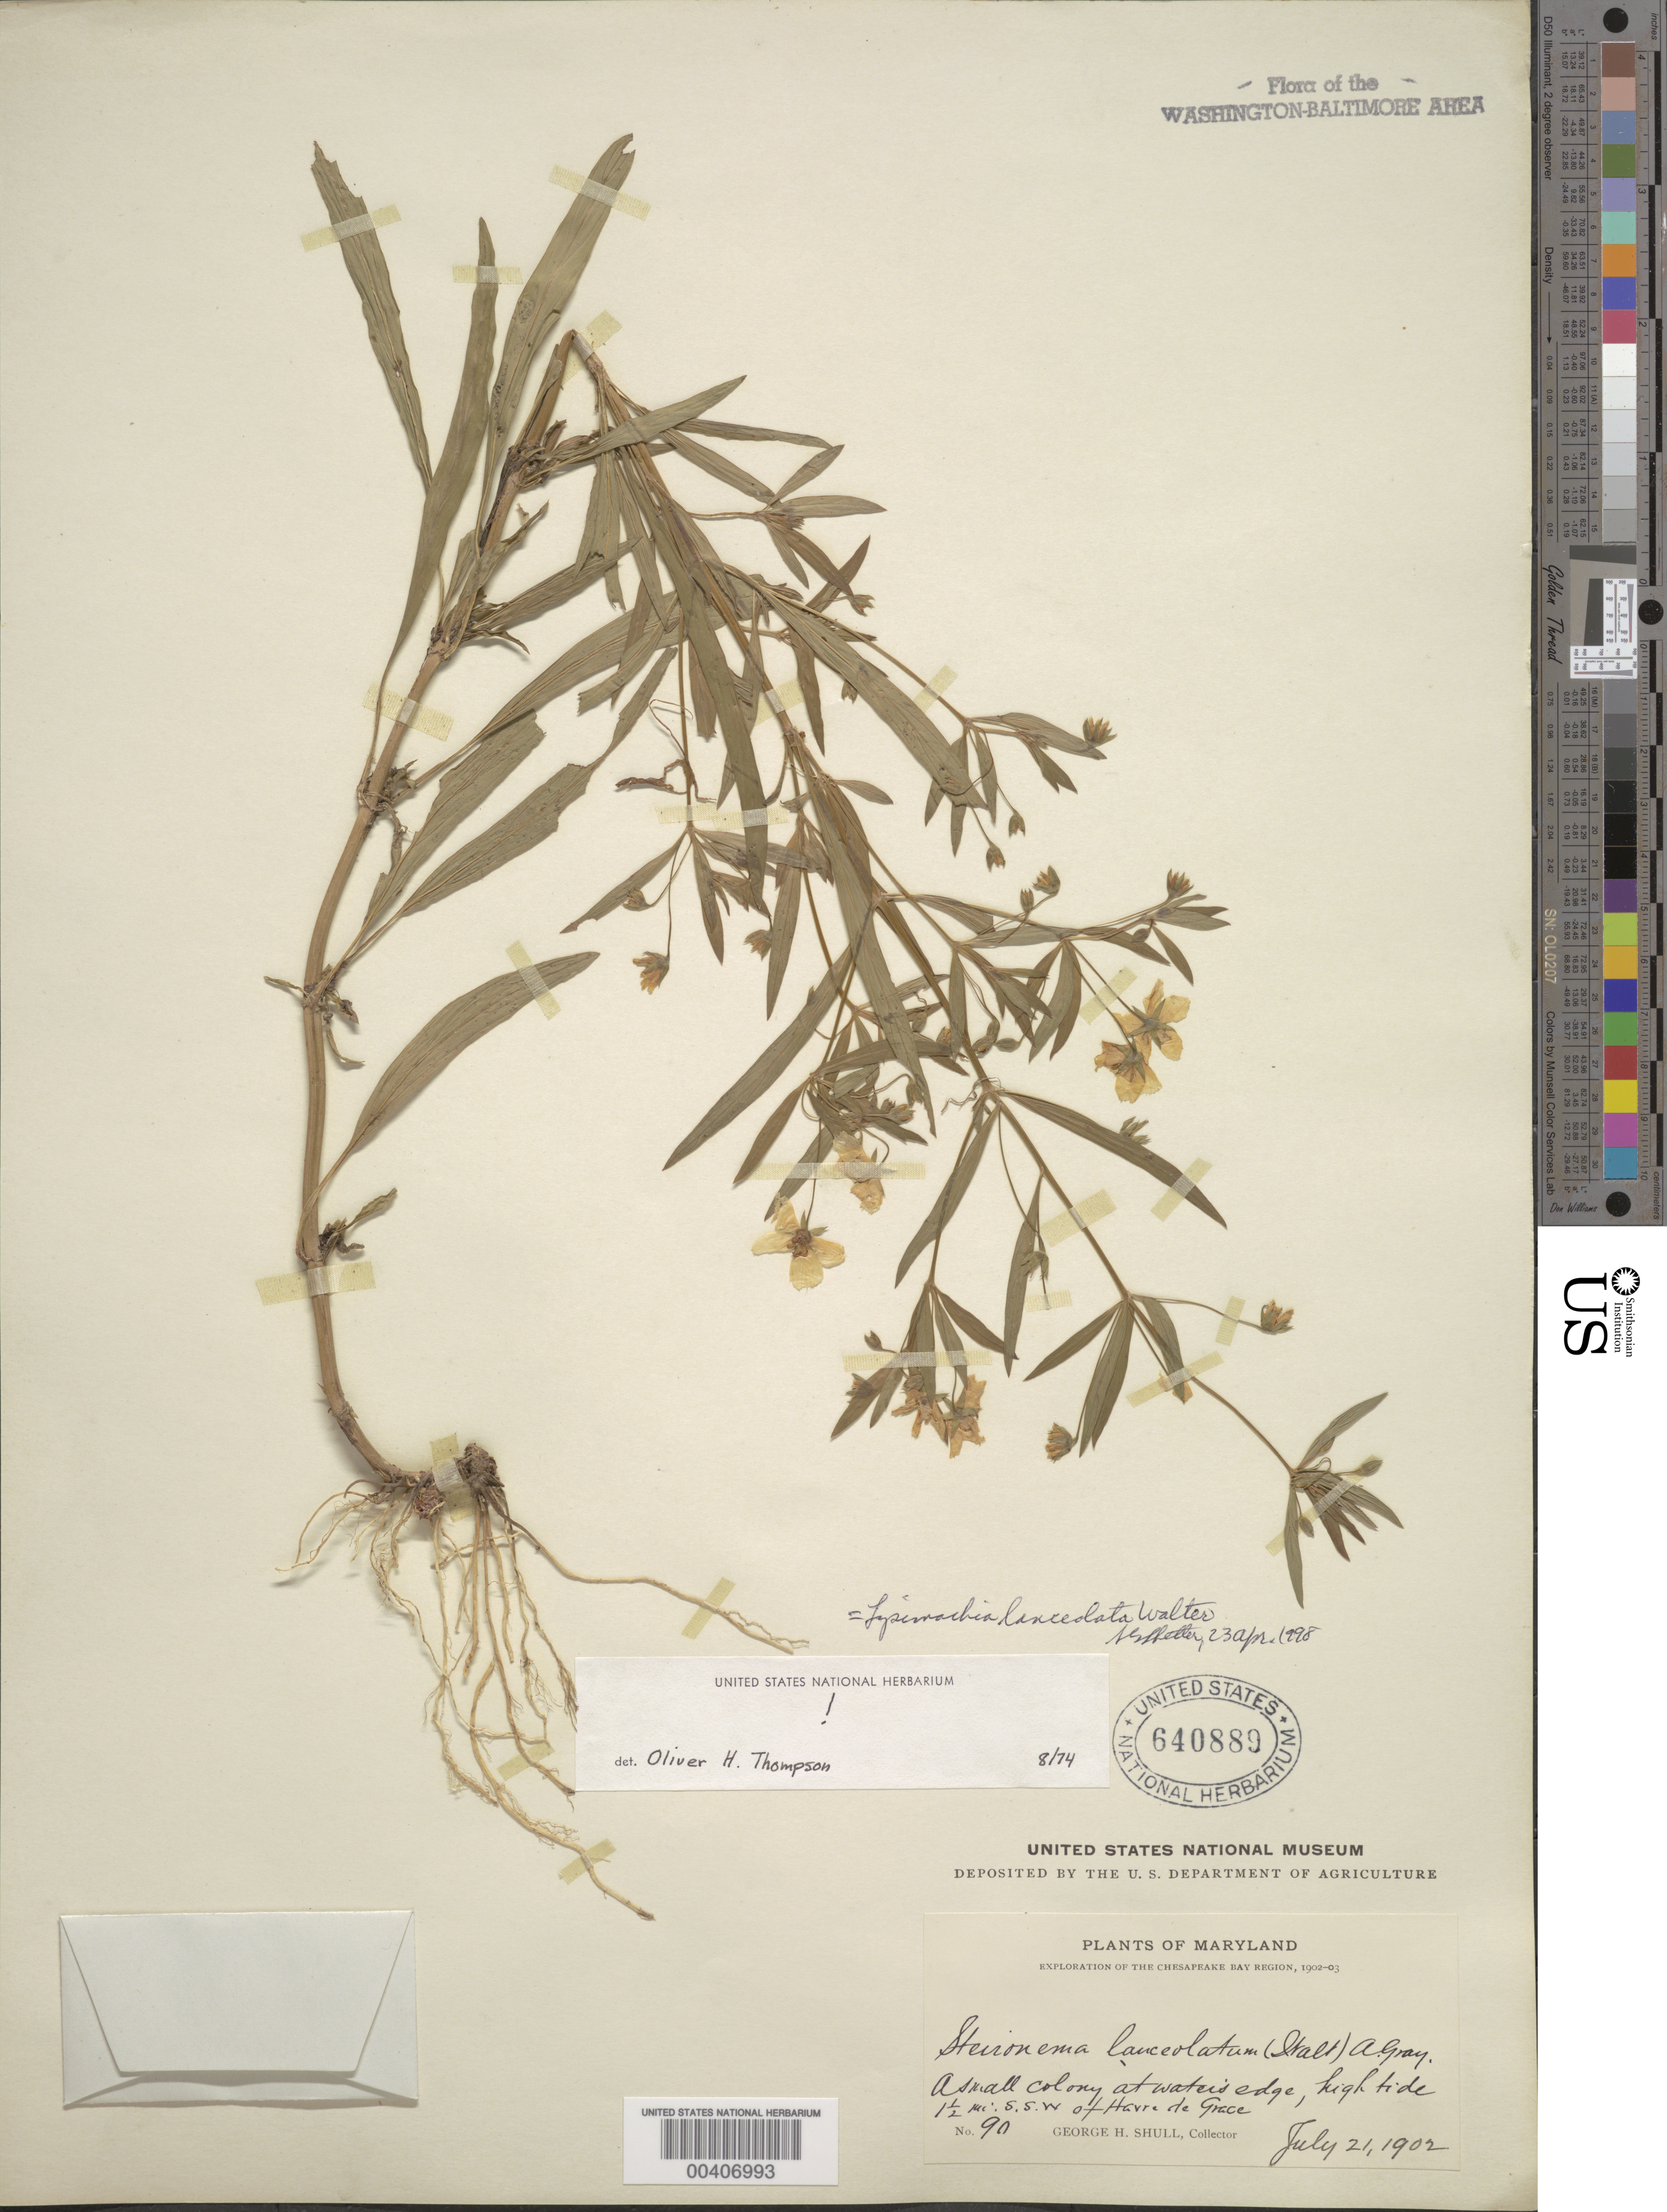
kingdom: Plantae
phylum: Tracheophyta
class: Magnoliopsida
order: Ericales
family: Primulaceae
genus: Lysimachia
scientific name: Lysimachia lanceolata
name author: Walter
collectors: G. H. Shull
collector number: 90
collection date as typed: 21 Jul 1902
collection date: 1902-07-21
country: United States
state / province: Maryland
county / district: Harford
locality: South - southwest of Havre De Grace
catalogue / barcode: US 640889